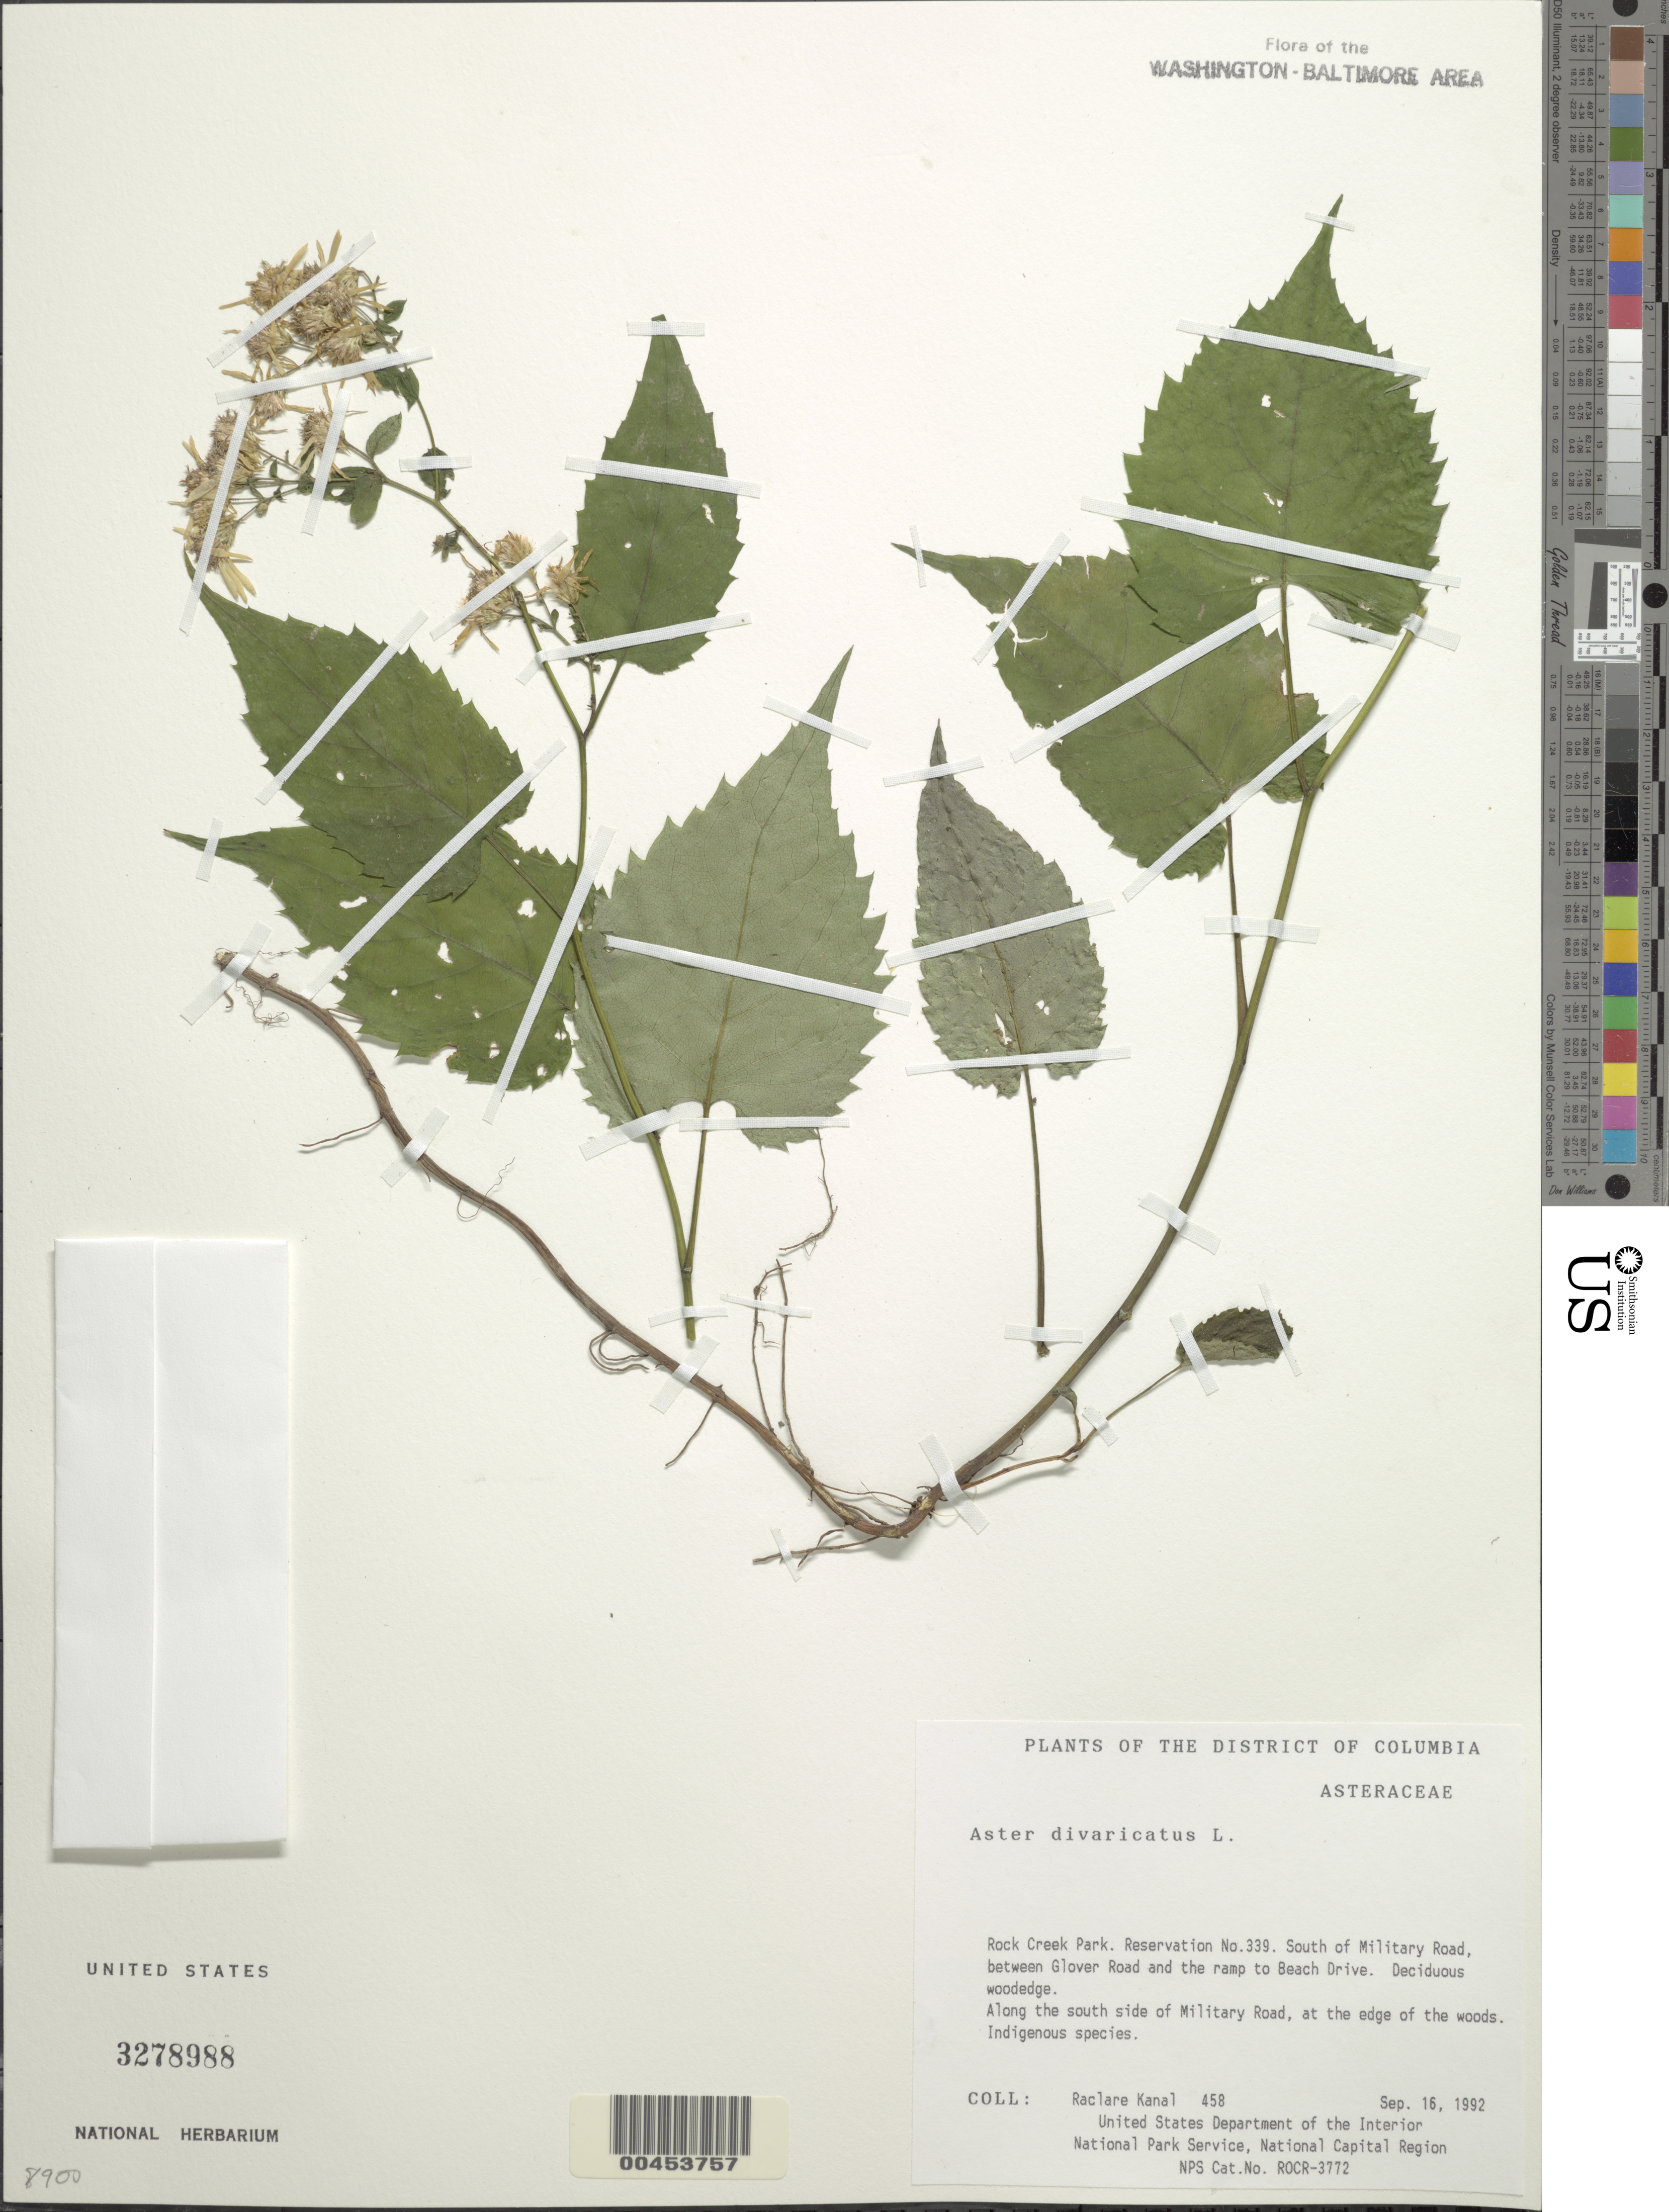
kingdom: Plantae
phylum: Tracheophyta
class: Magnoliopsida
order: Asterales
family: Asteraceae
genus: Eurybia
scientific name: Eurybia divaricata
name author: (L.) G.L. Nesom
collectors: R. Kanal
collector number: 458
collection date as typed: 16 Sep 1992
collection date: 1992-09-16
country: United States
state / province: District of Columbia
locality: Rock Creek Park, Res 339, S or Military Road, between Glover Road and the ramp to Beach Drive Rock Creek Park & vicinity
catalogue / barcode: US 3278988